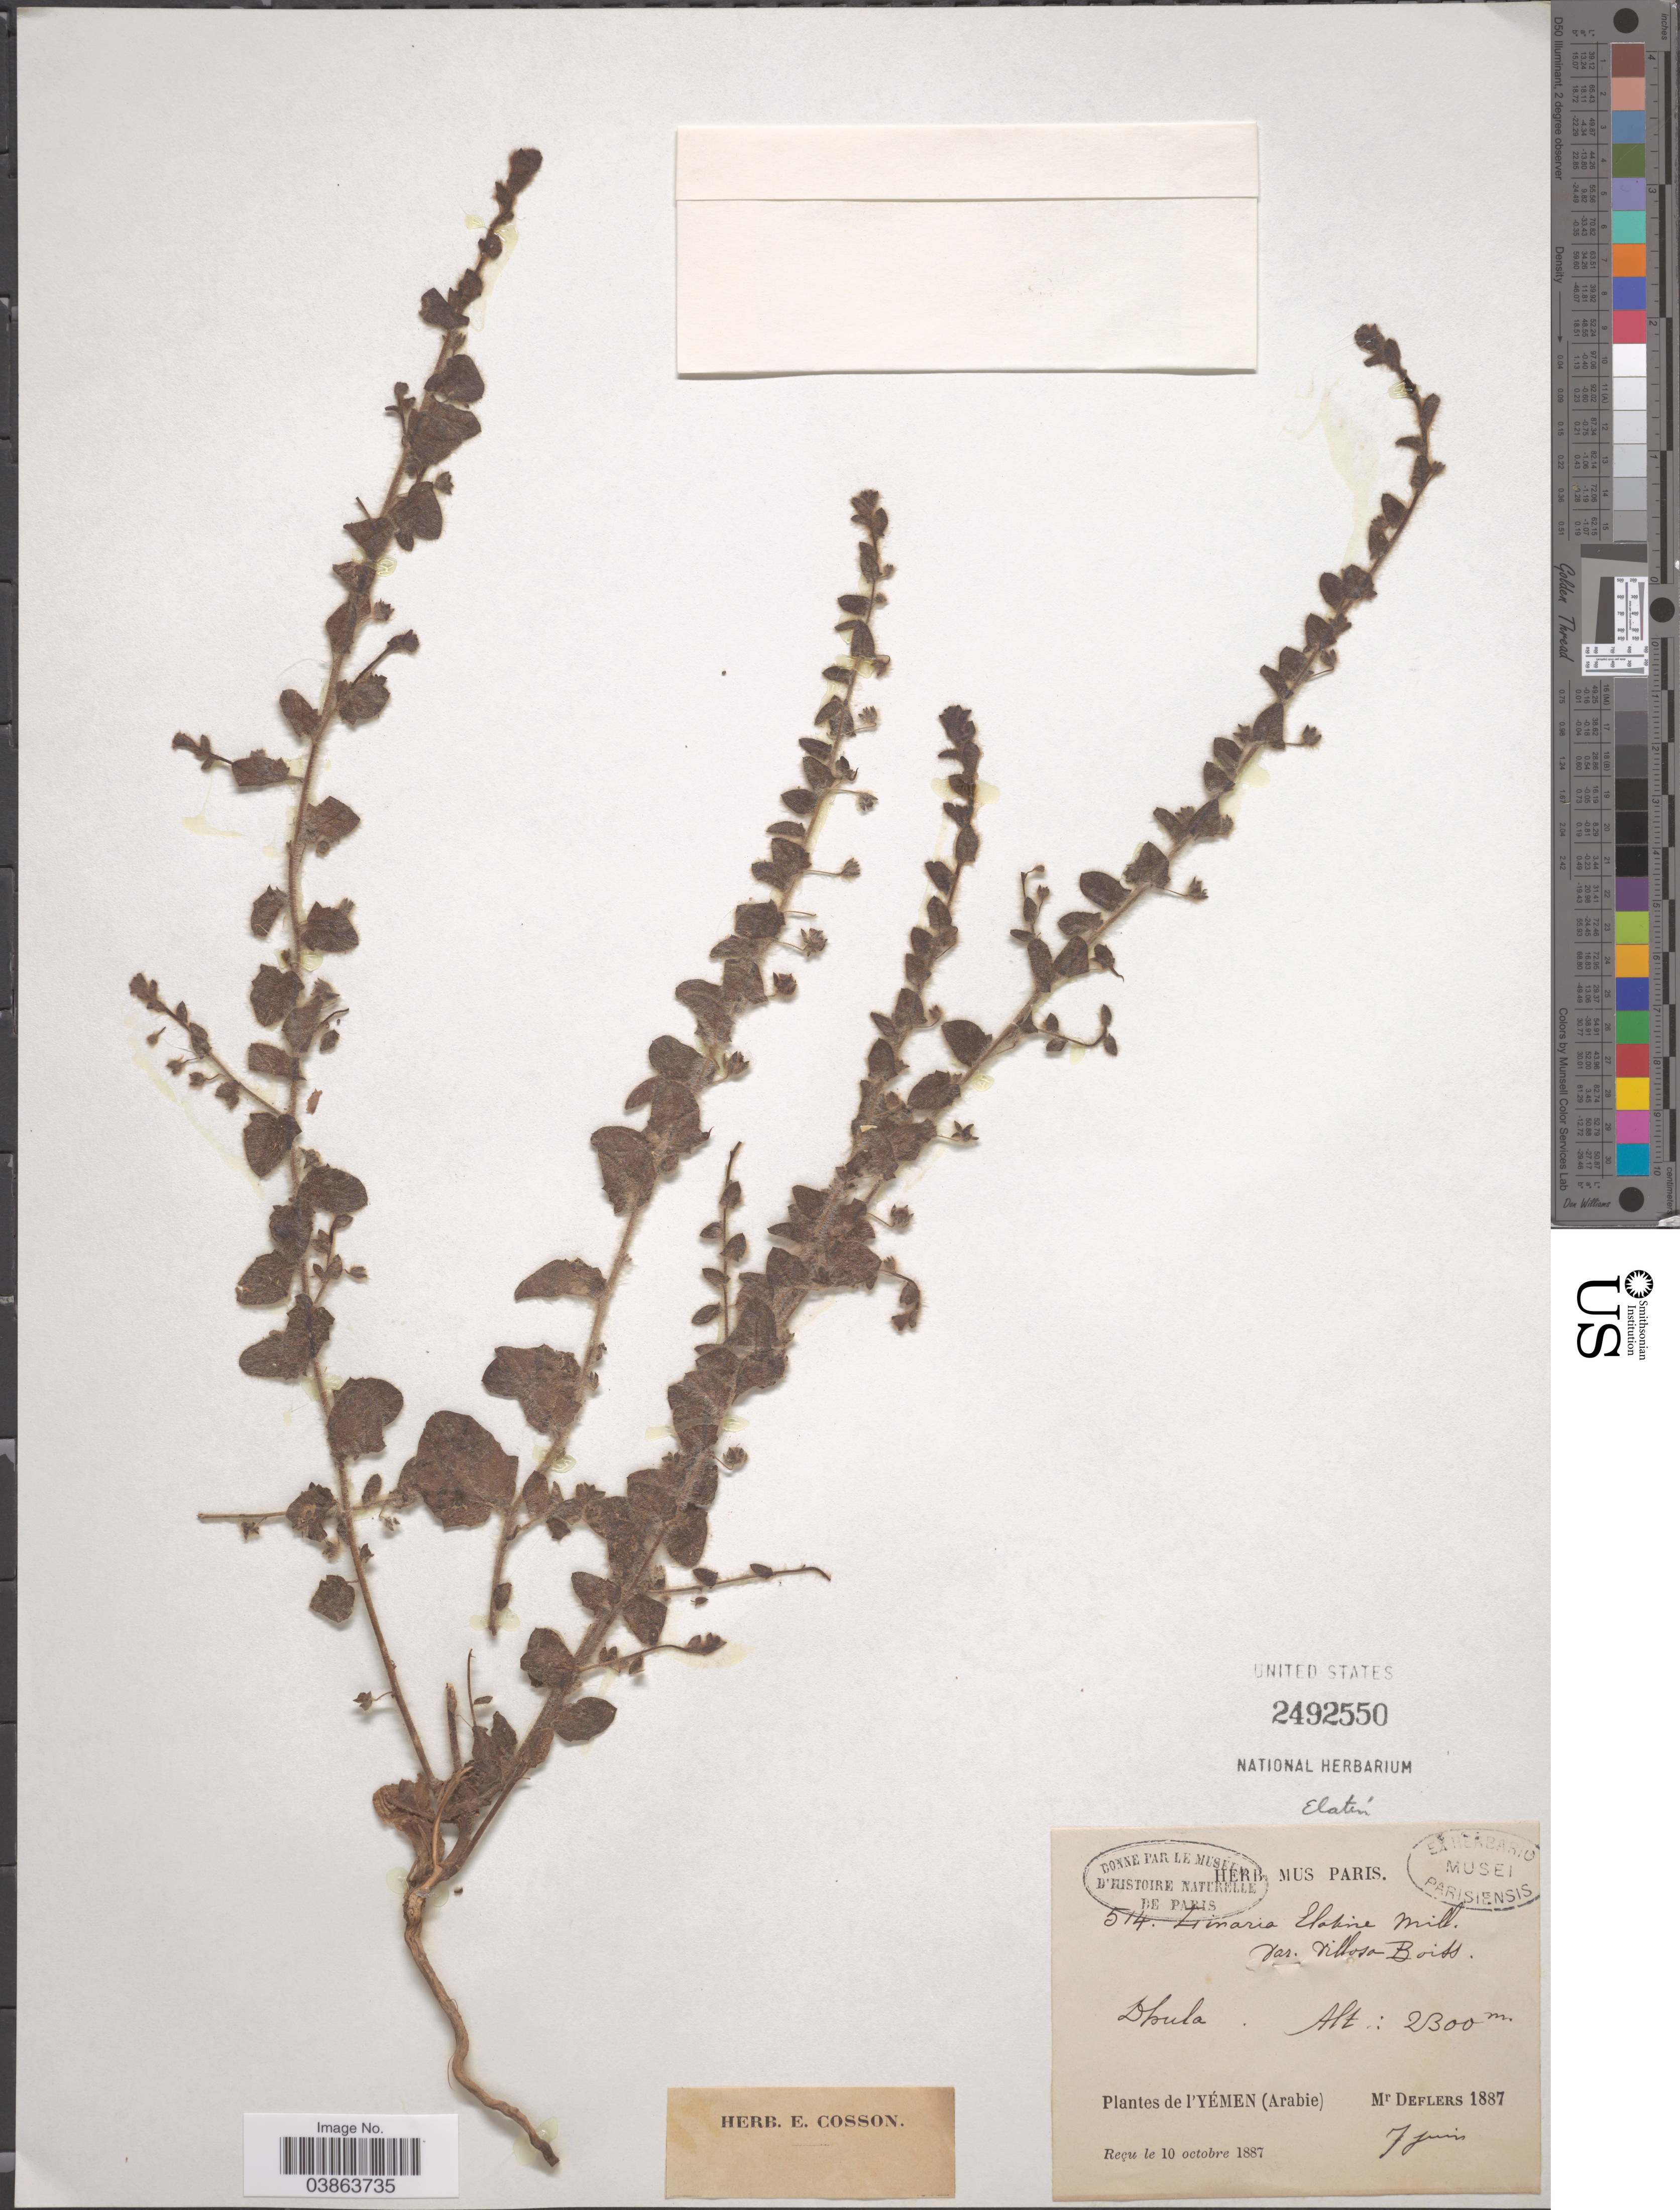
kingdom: Plantae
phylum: Tracheophyta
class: Magnoliopsida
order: Lamiales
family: Plantaginaceae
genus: Linaria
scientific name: Linaria elatine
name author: (L.) Mill.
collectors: Mr. Deflers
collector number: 514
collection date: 1887-06-07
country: Yemen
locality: Dhula.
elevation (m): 2300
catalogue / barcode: US 2492550